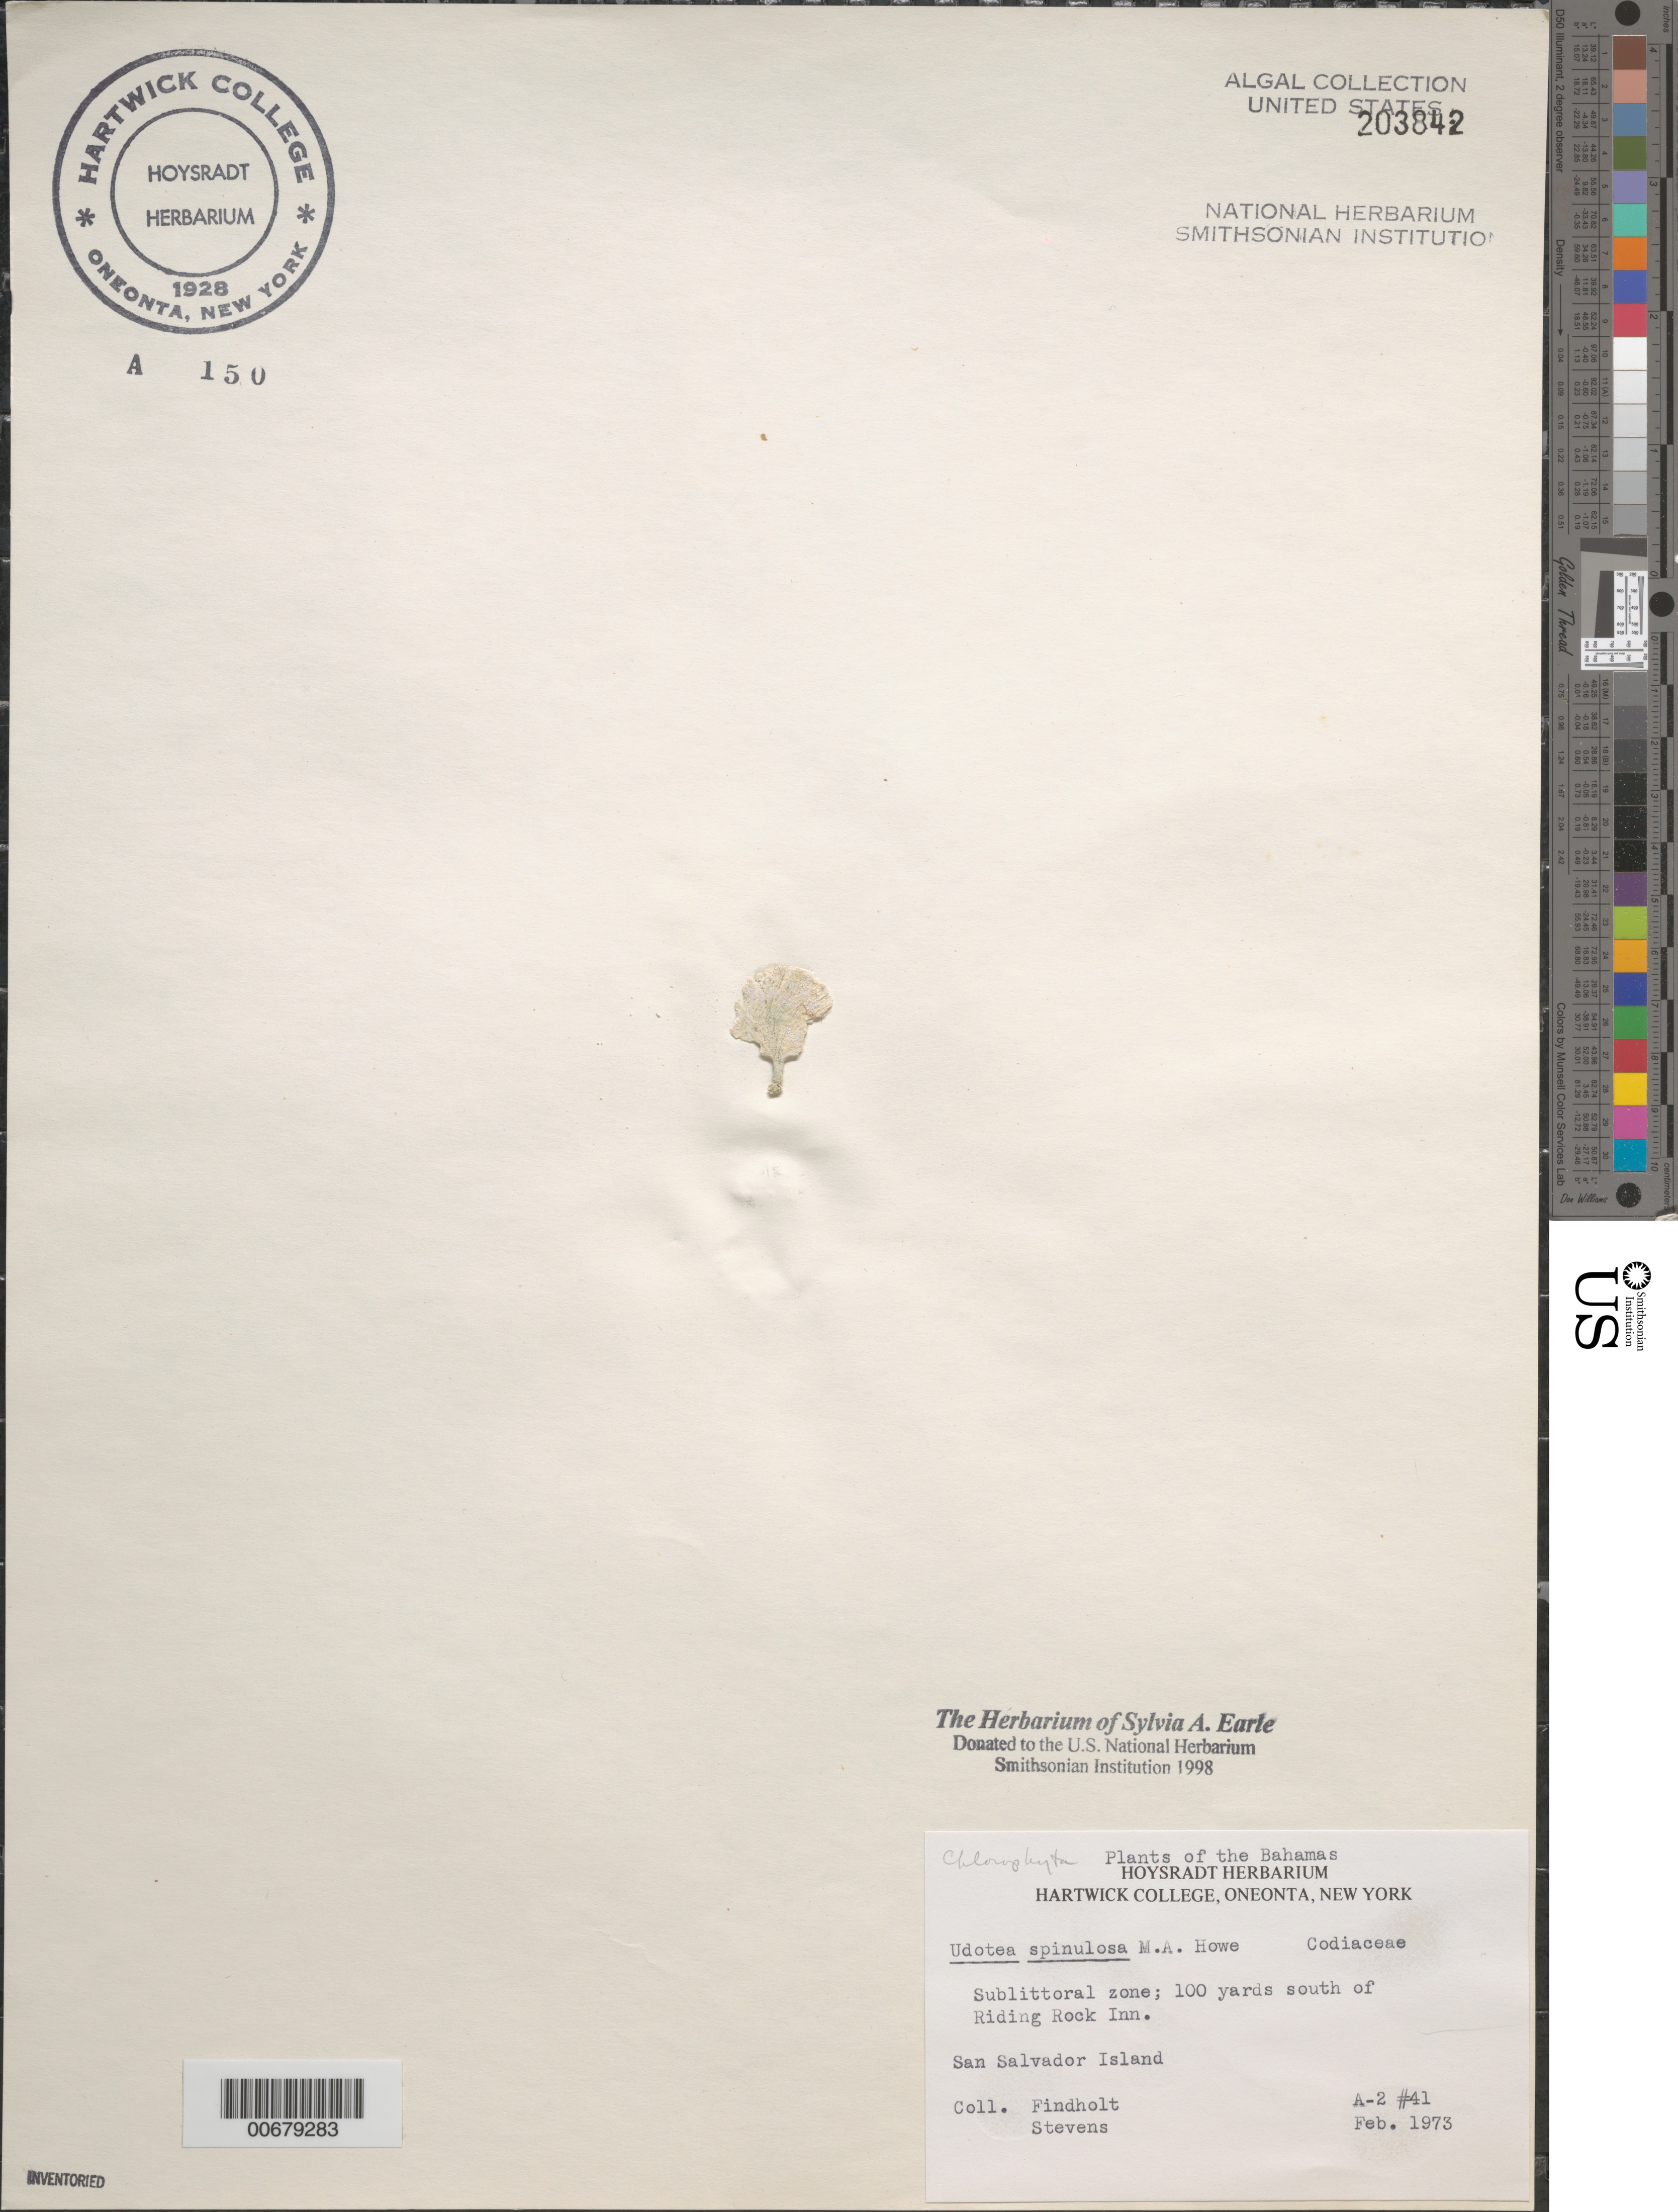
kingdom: Plantae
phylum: Chlorophyta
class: Ulvophyceae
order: Bryopsidales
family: Udoteaceae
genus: Udotea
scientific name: Udotea spinulosa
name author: M. Howe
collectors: -. Findholt & -- Stevens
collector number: A-2 41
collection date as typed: Feb 1973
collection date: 1973-02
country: Bahamas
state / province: San Salvador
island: San Salvador Island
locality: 100 yards south of Riding Rock Inn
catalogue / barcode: US 203842